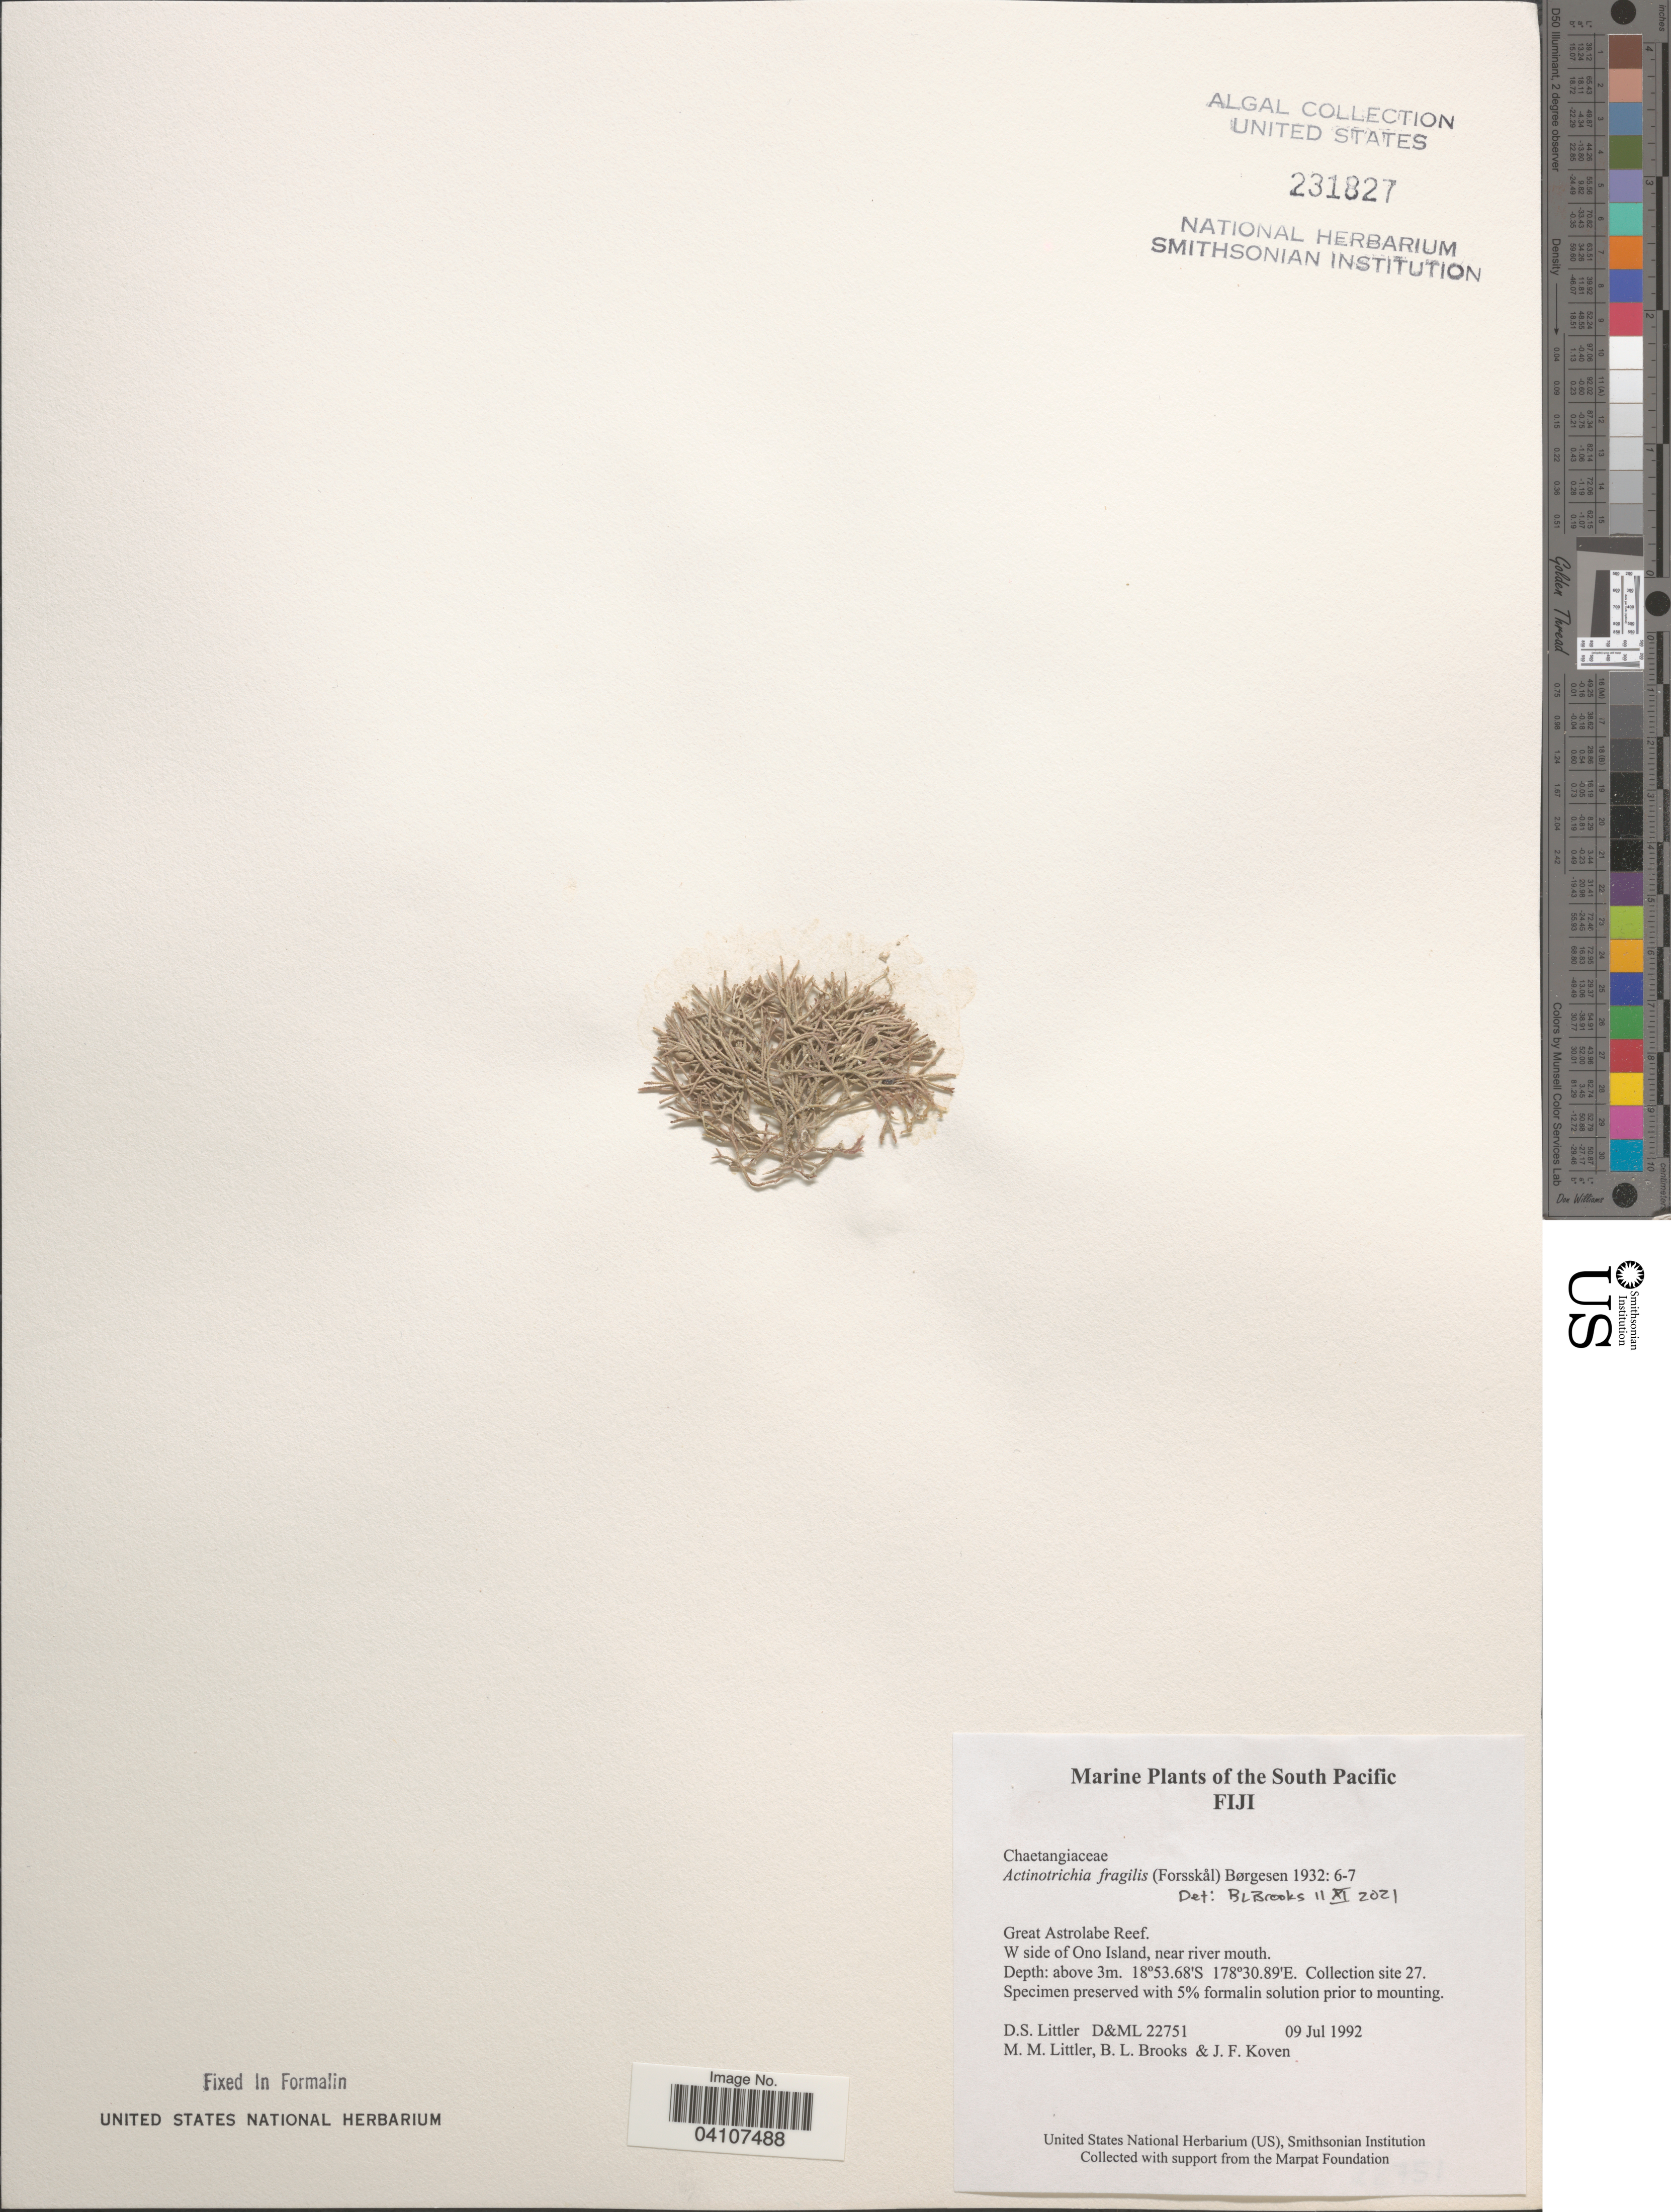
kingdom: Plantae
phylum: Rhodophyta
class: Florideophyceae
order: Nemaliales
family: Galaxauraceae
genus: Actinotrichia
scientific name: Actinotrichia fragilis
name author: (Forssk.) Børgesen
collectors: D. S. Littler, B. Brooks & J. Koven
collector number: D&ML 22751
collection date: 1992-07-09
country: Fiji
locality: The South Pacific. Great Astrolabe Reef. W side of Ono Island, near river mouth. Collection site 27.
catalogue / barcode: US 231827